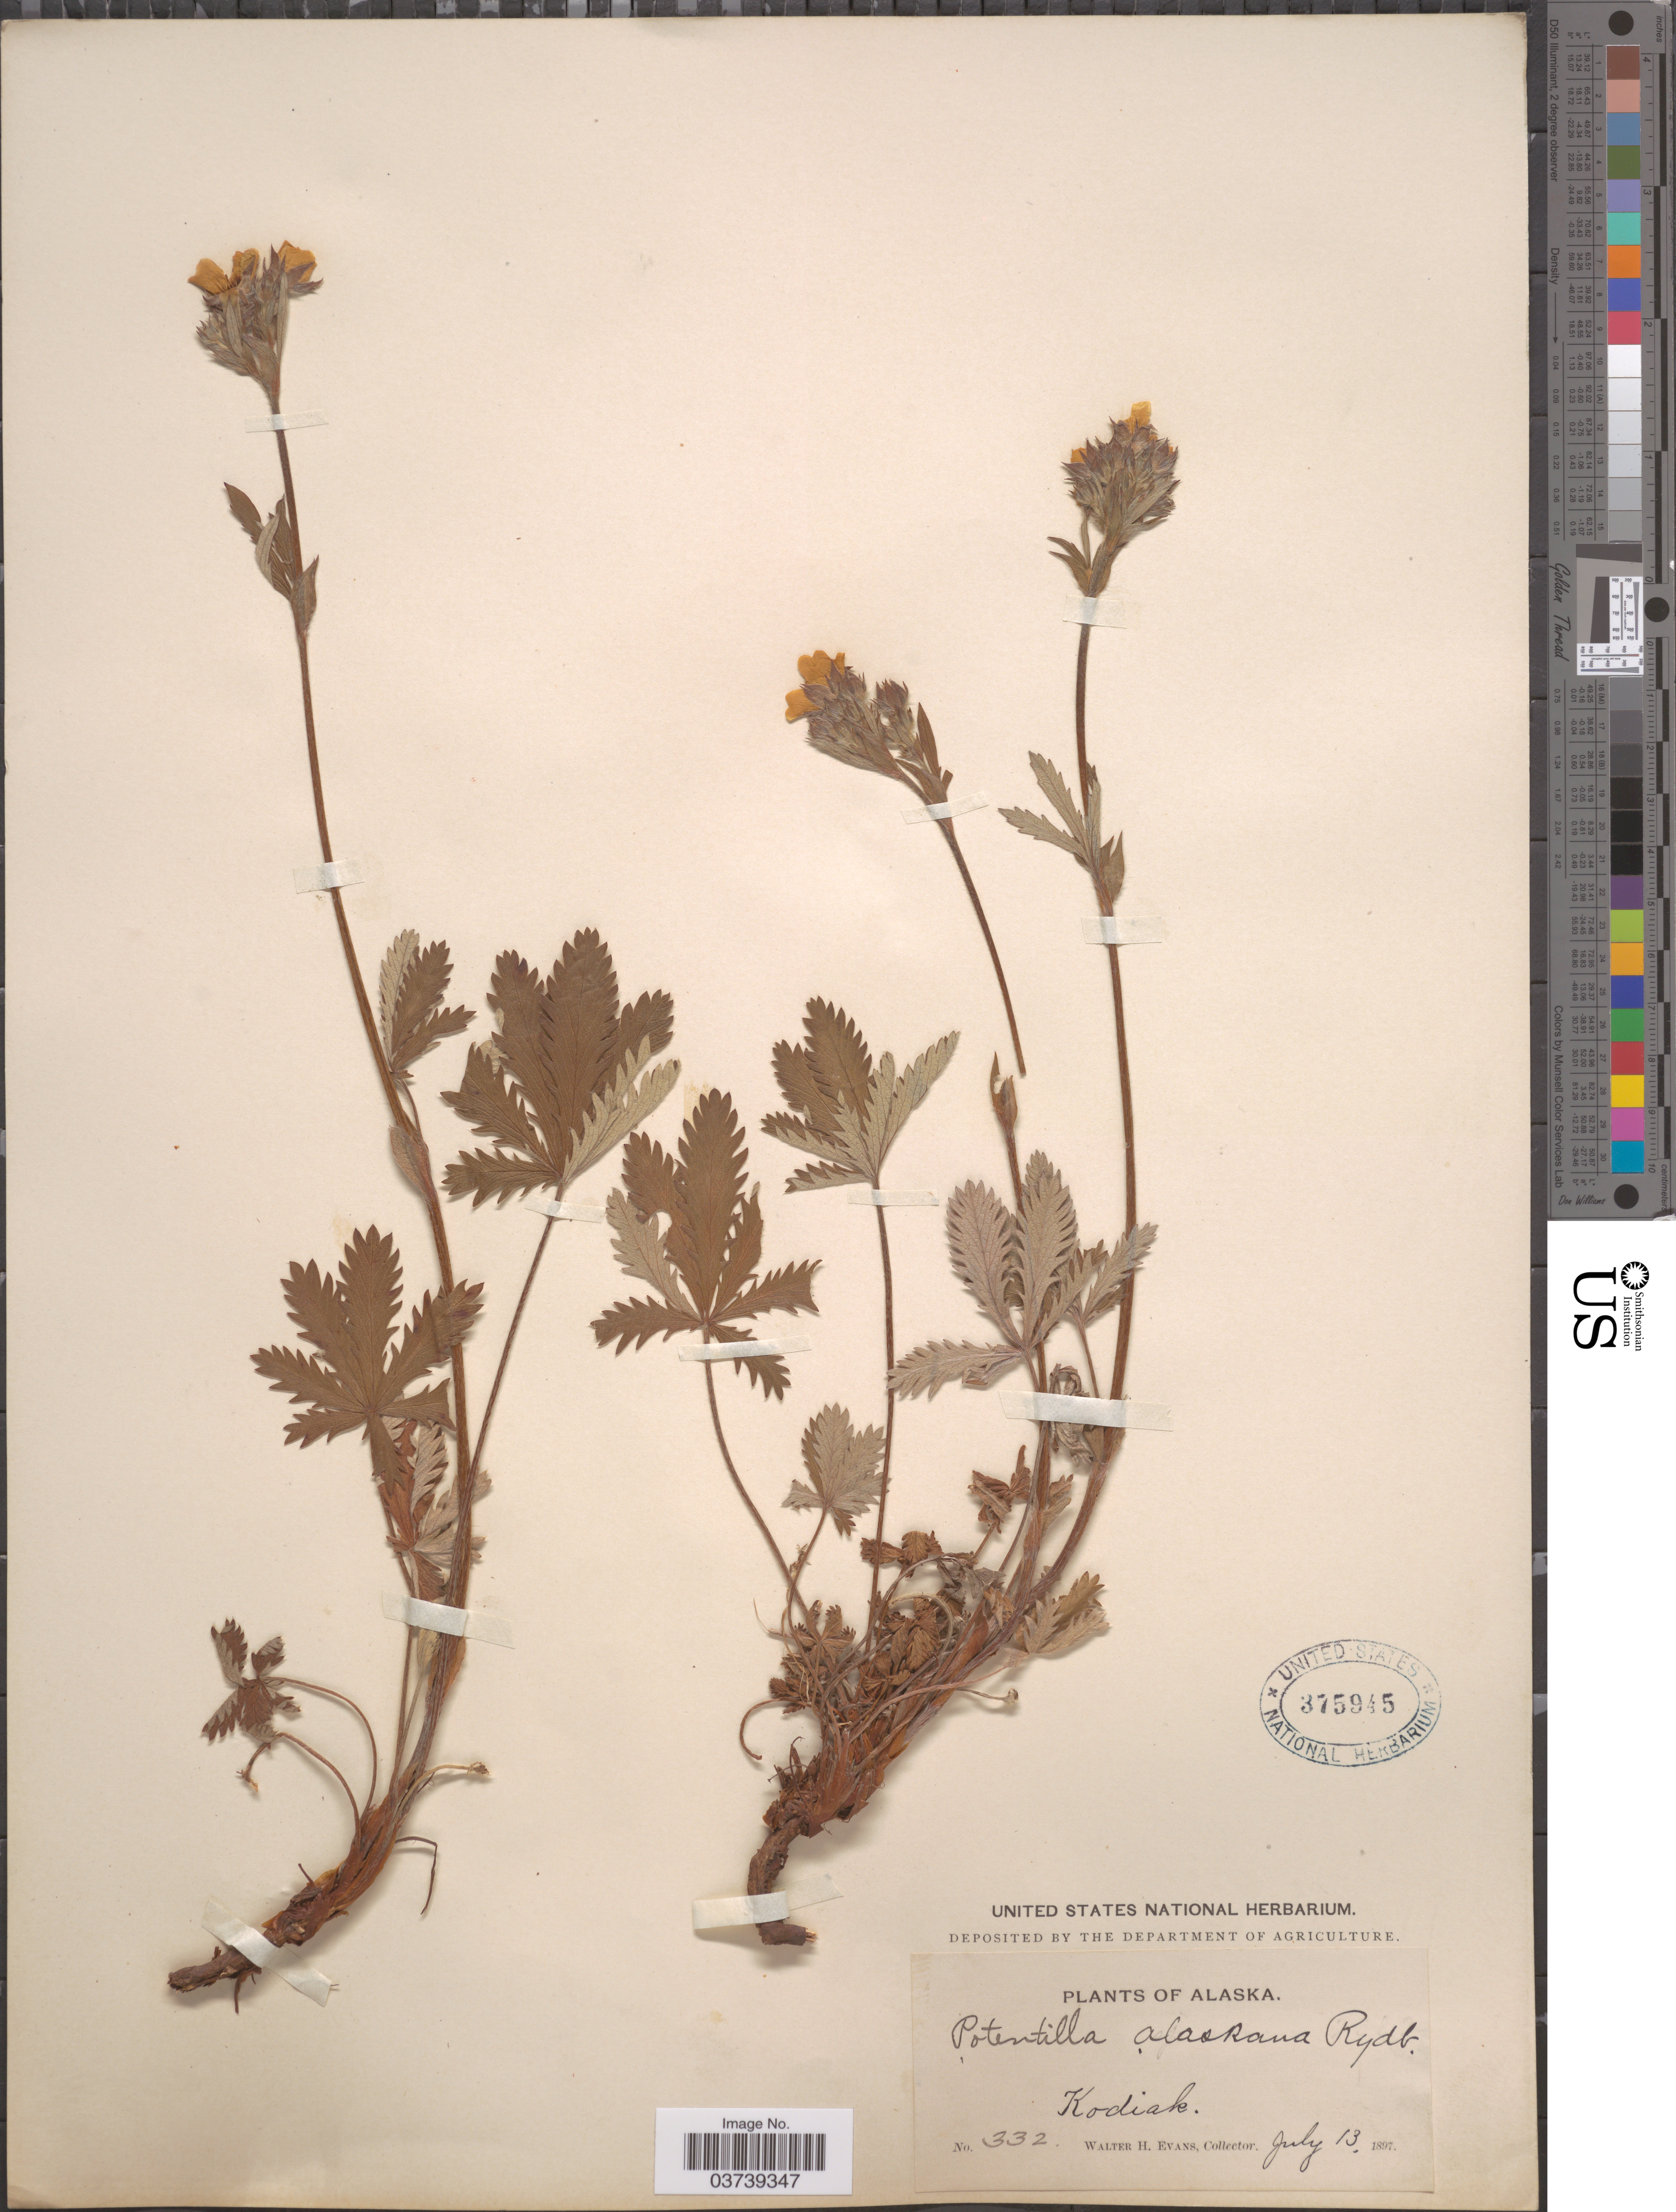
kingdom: Plantae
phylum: Tracheophyta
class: Magnoliopsida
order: Rosales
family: Rosaceae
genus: Potentilla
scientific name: Potentilla alaskana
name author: Rydb.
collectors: W. H. Evans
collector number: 332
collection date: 1897-07-13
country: United States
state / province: Alaska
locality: Kodiak.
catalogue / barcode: US 375945